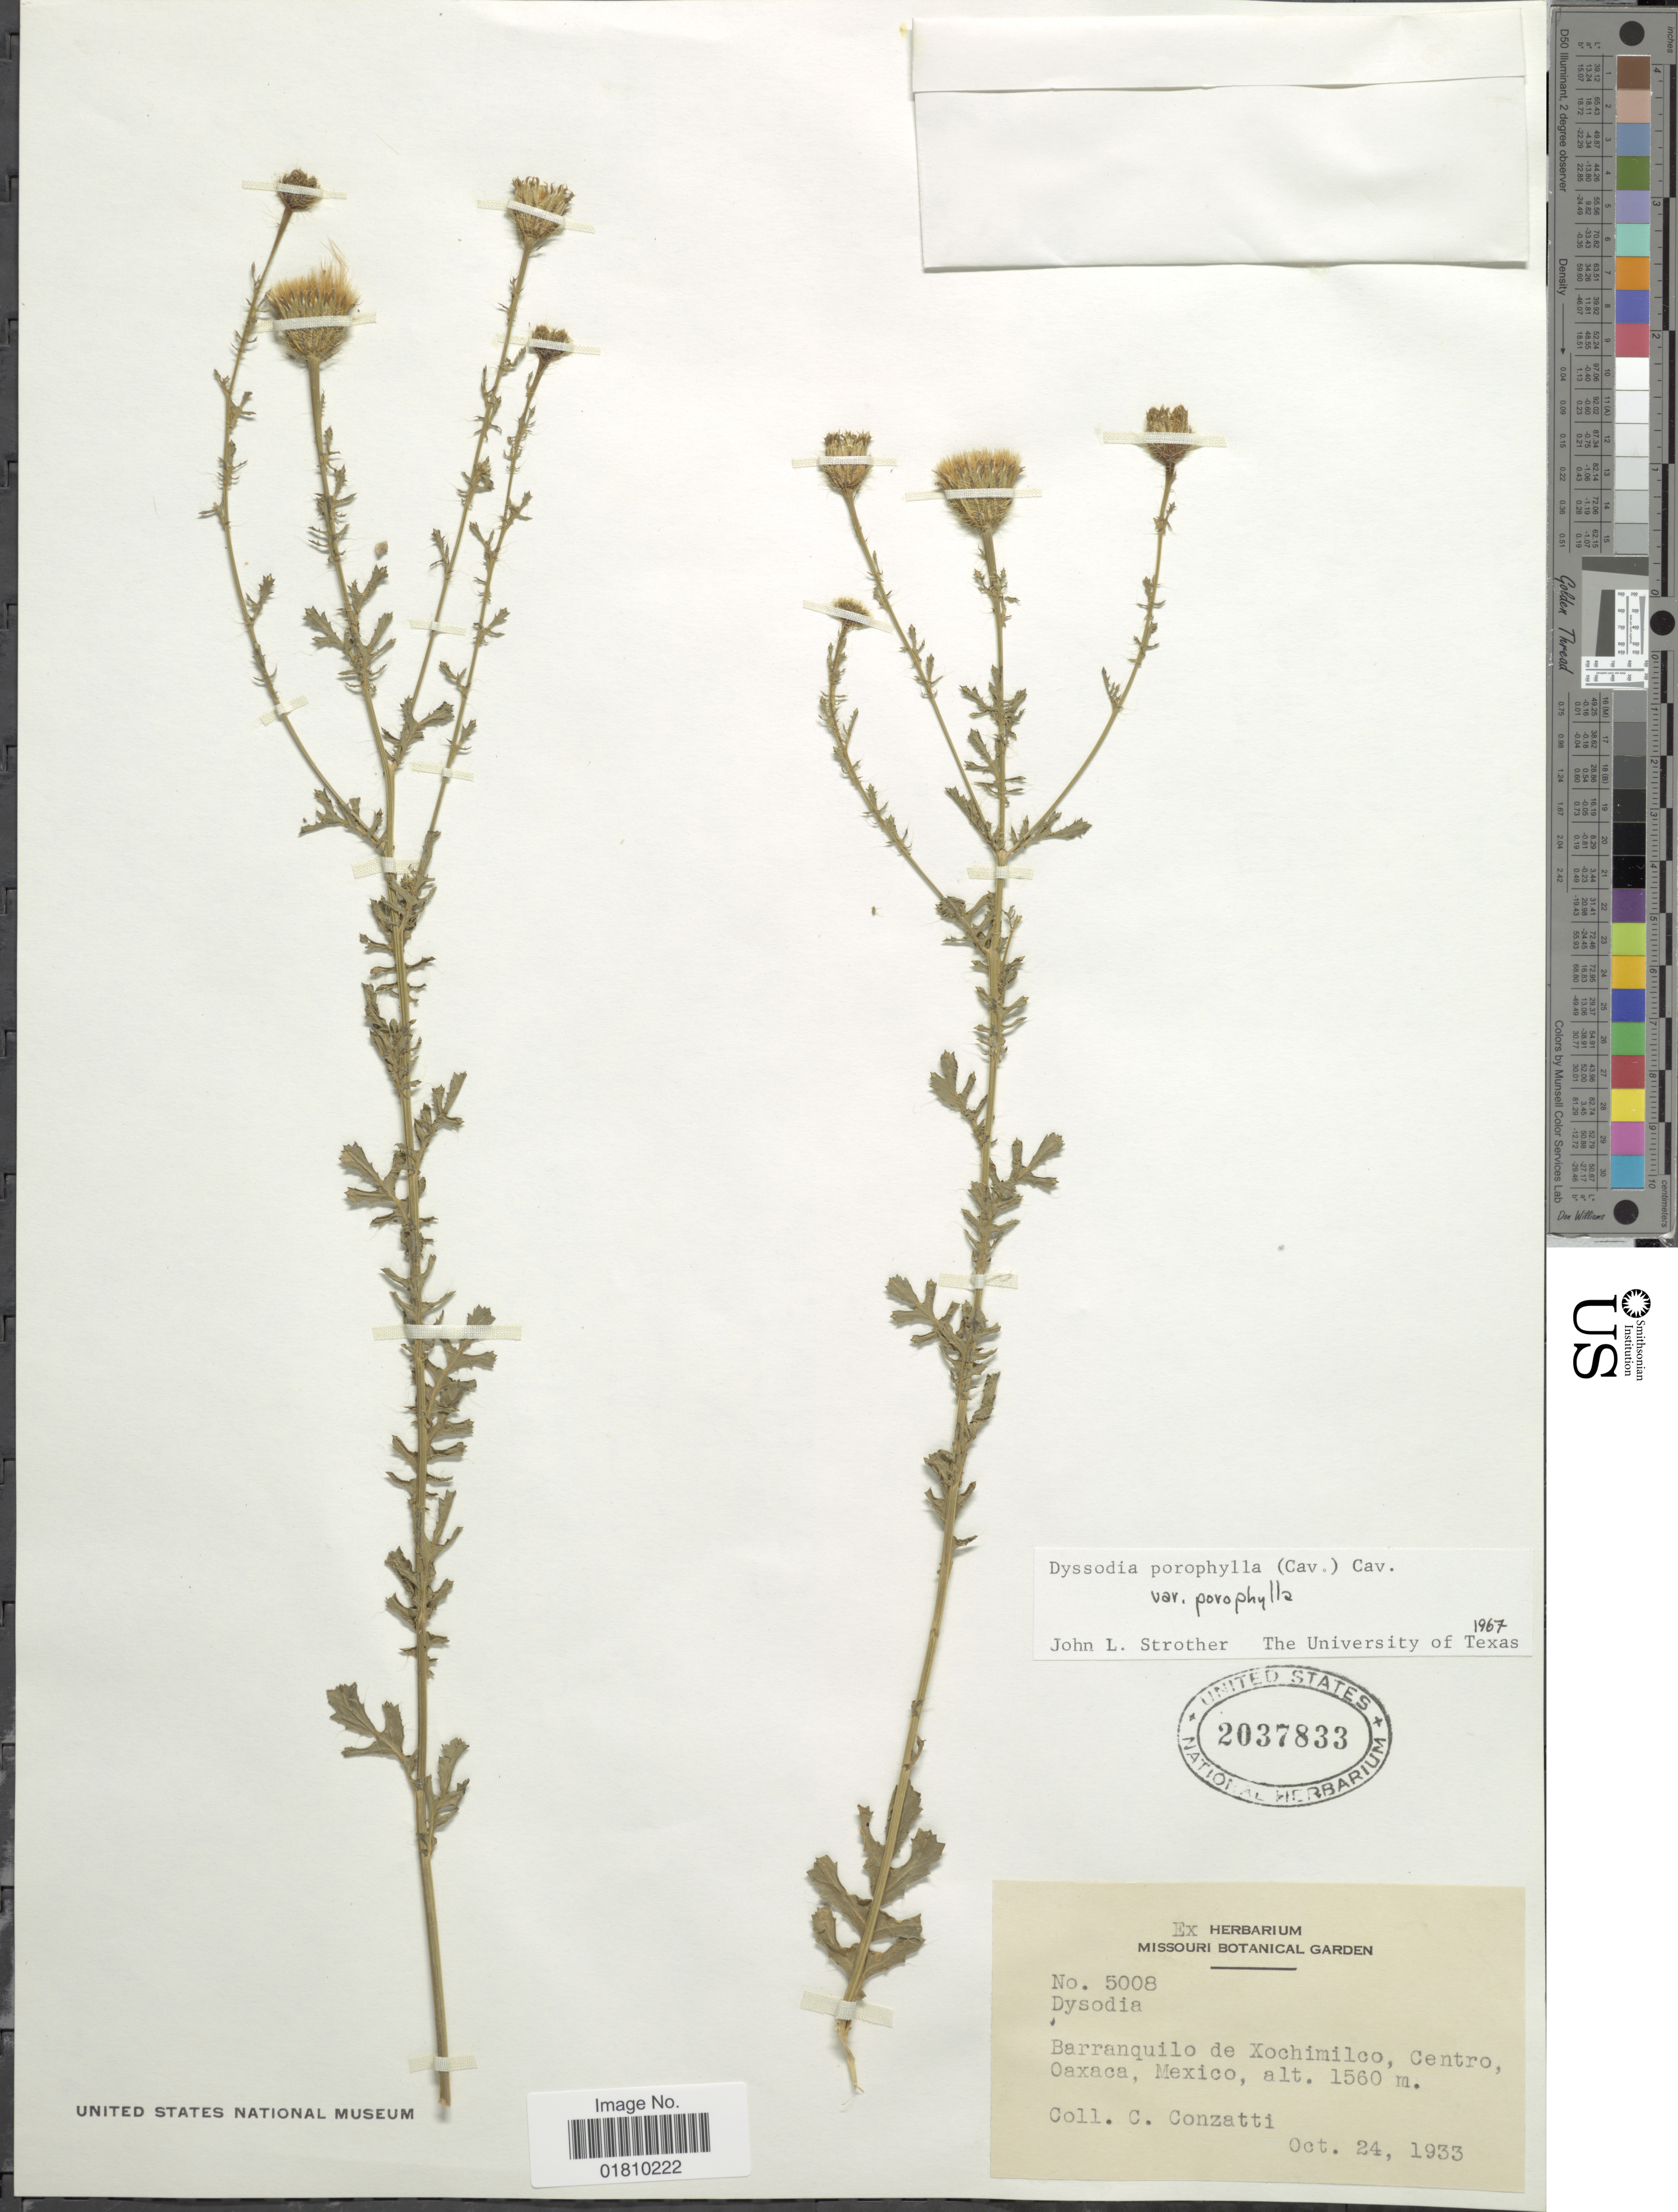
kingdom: Plantae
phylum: Tracheophyta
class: Magnoliopsida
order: Asterales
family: Asteraceae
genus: Adenophyllum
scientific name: Adenophyllum porophyllum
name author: (Cav.) Hemsl.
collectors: C. Conzatti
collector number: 5008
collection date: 1933-10-24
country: Mexico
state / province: Oaxaca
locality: Barranquilo de Xochimilco, Centro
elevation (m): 1560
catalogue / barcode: US 2037833